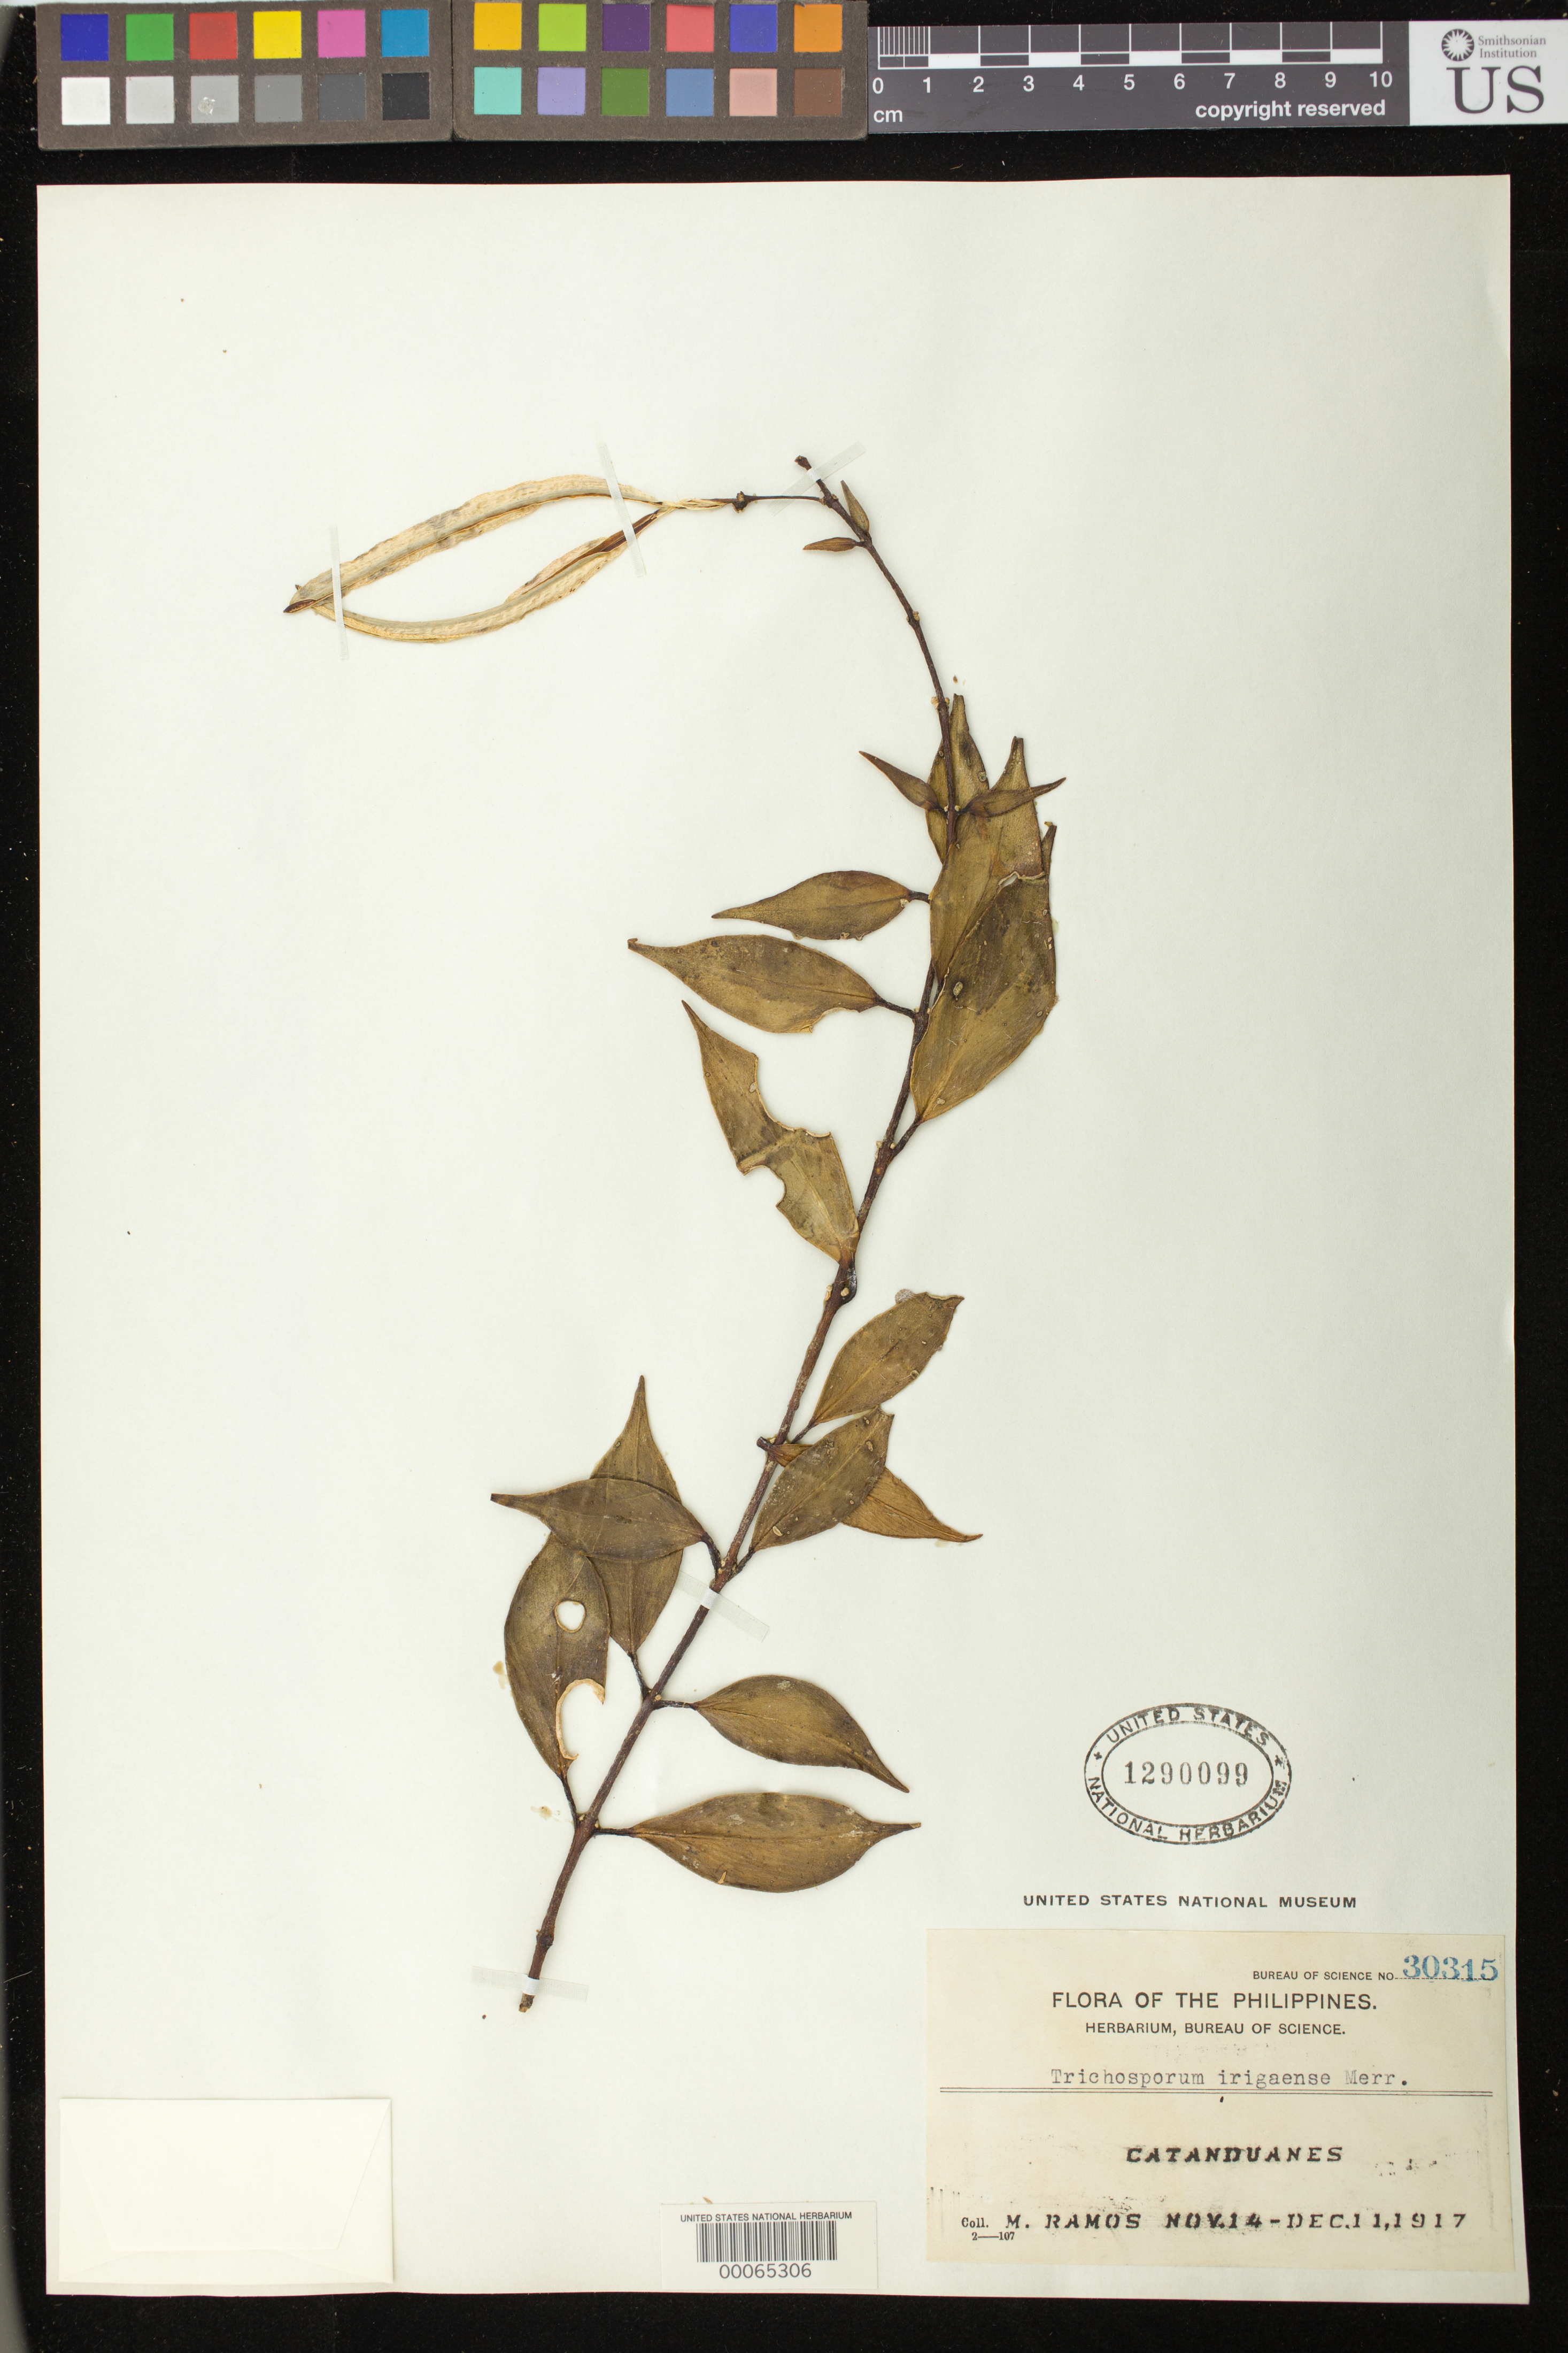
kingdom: Plantae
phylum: Tracheophyta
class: Magnoliopsida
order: Lamiales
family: Gesneriaceae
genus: Trichosporum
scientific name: Trichosporum irigaense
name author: Merr.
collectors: M. Ramos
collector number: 30315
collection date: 1917-11-14/1917-12-11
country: Philippines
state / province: Bicol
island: Catanduanes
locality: Catanduanes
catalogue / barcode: US 1290099